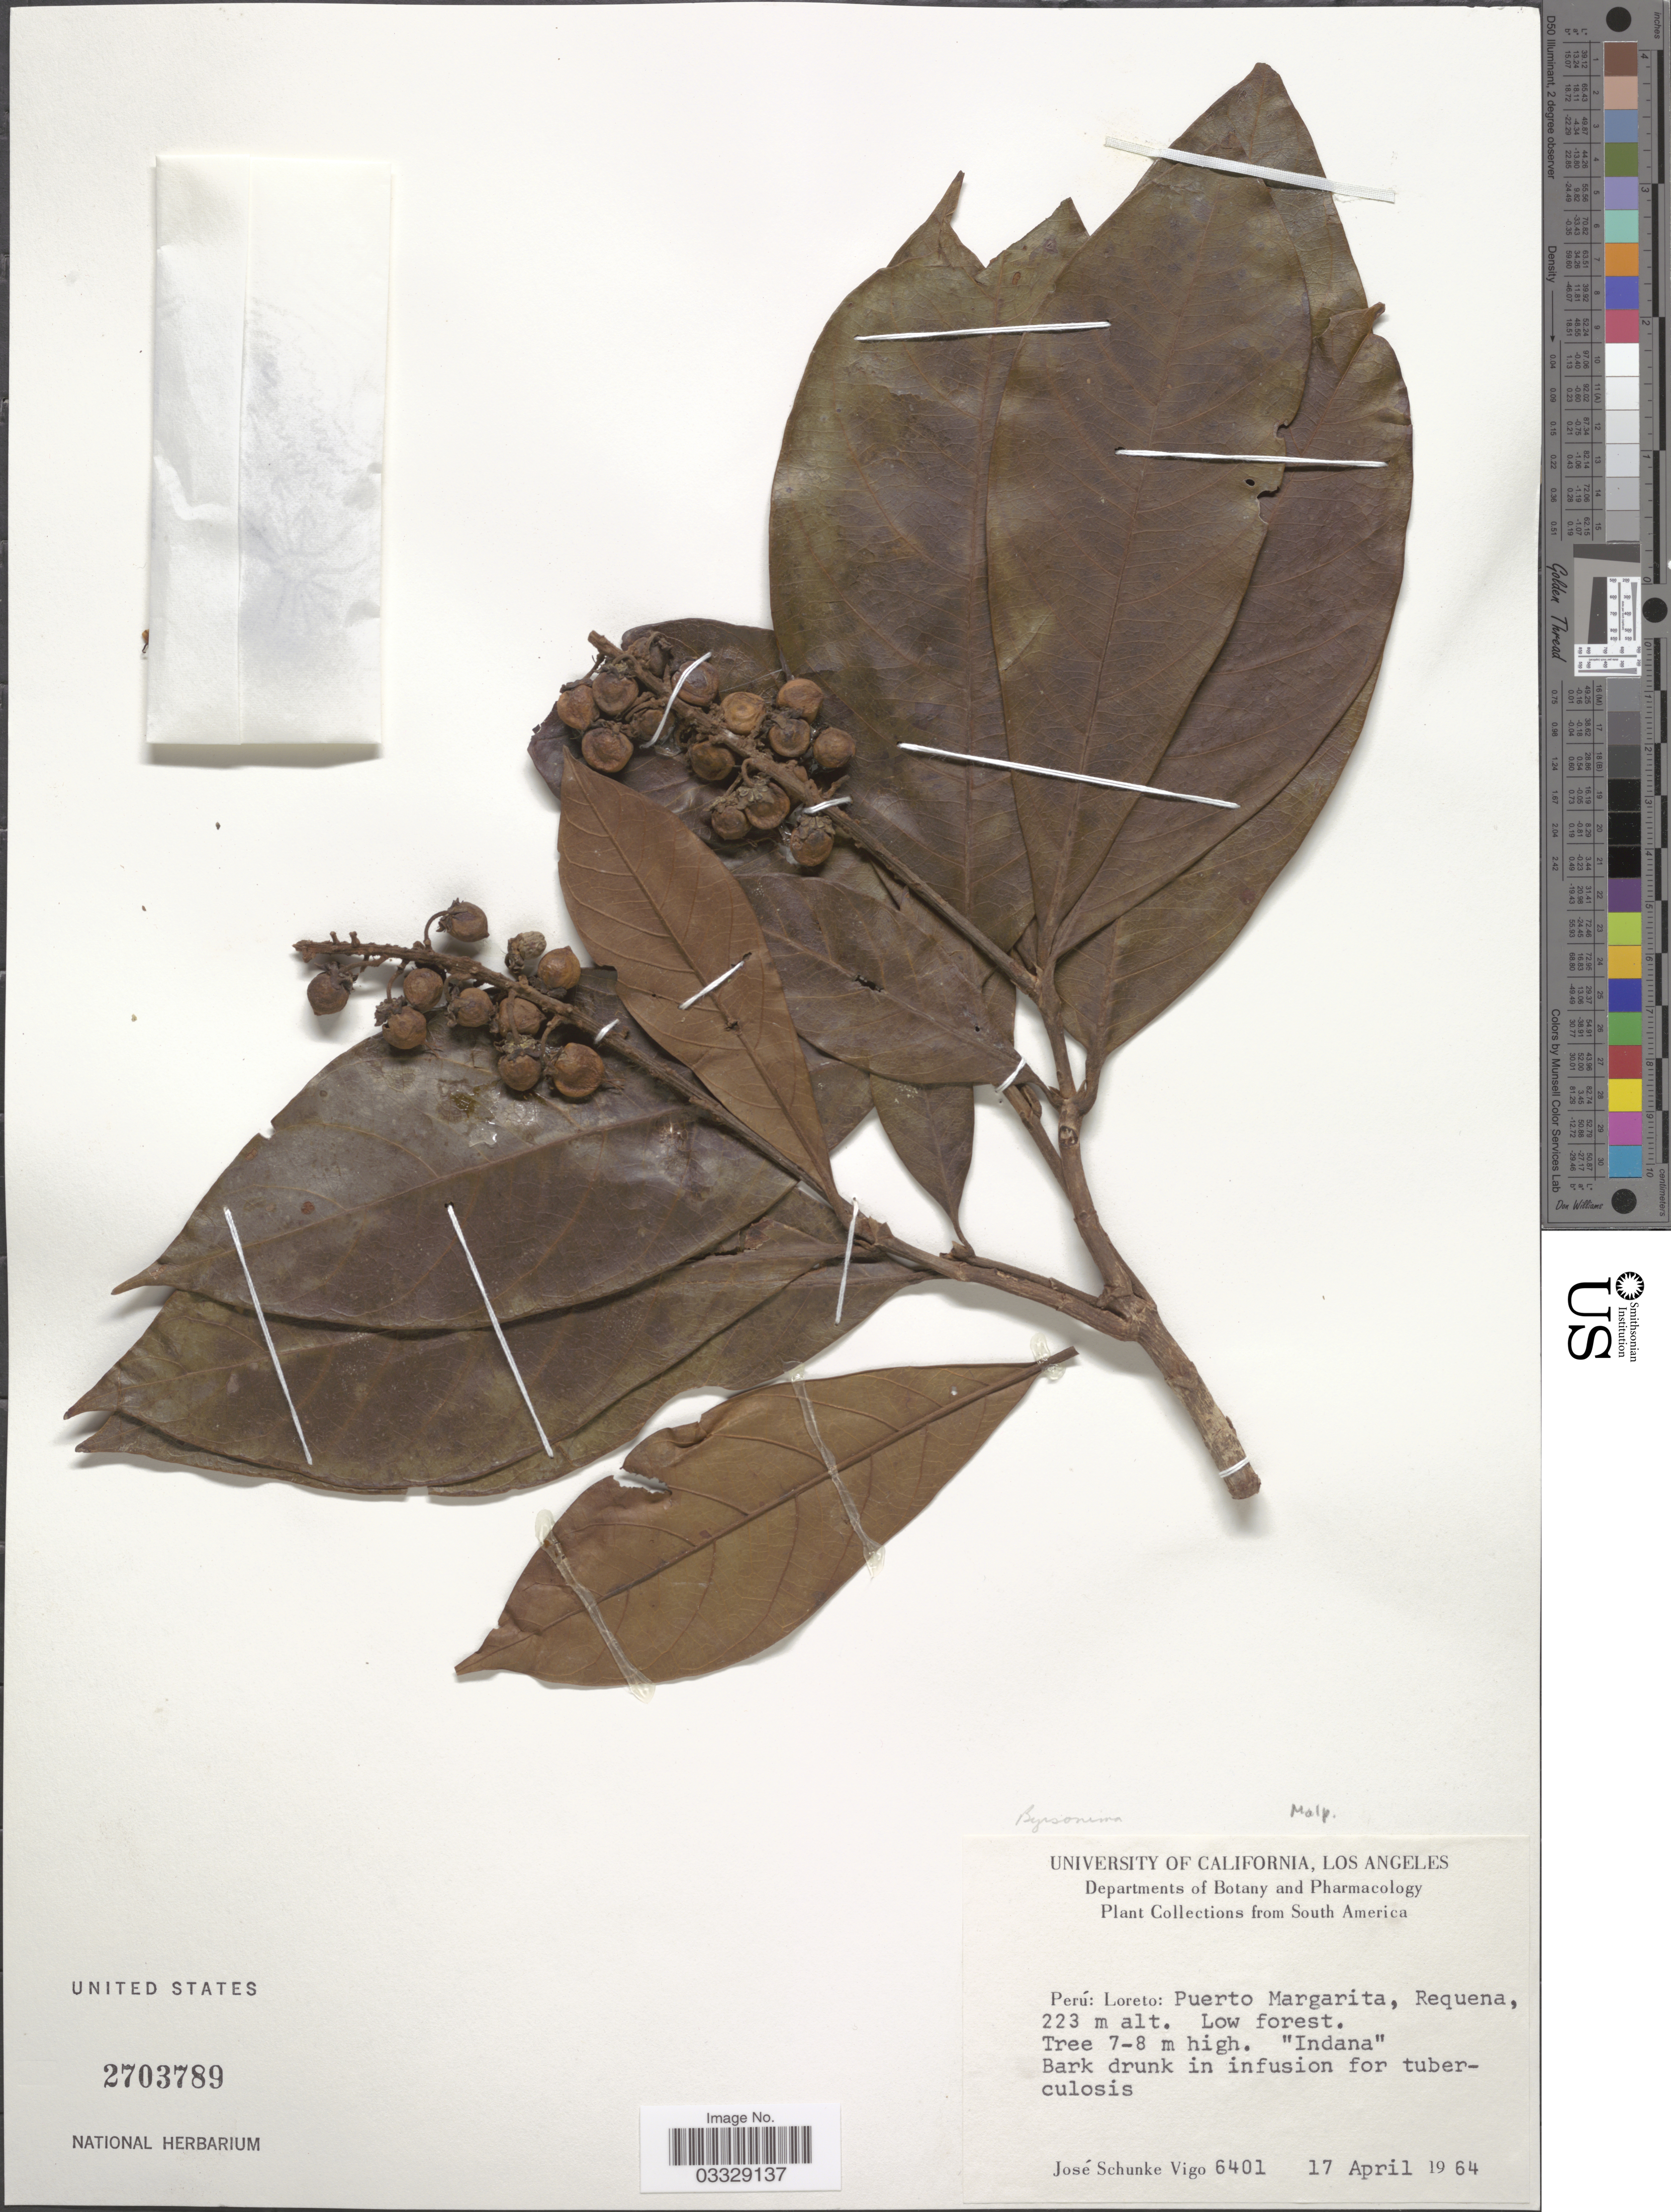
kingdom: Plantae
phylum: Tracheophyta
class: Magnoliopsida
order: Malpighiales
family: Malpighiaceae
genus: Byrsonima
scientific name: Byrsonima sp.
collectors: J. Schunke Vigo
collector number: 6401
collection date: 1964-04-17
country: Peru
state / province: Loreto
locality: Puerto Margarita, Requena.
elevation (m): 223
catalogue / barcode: US 2703789